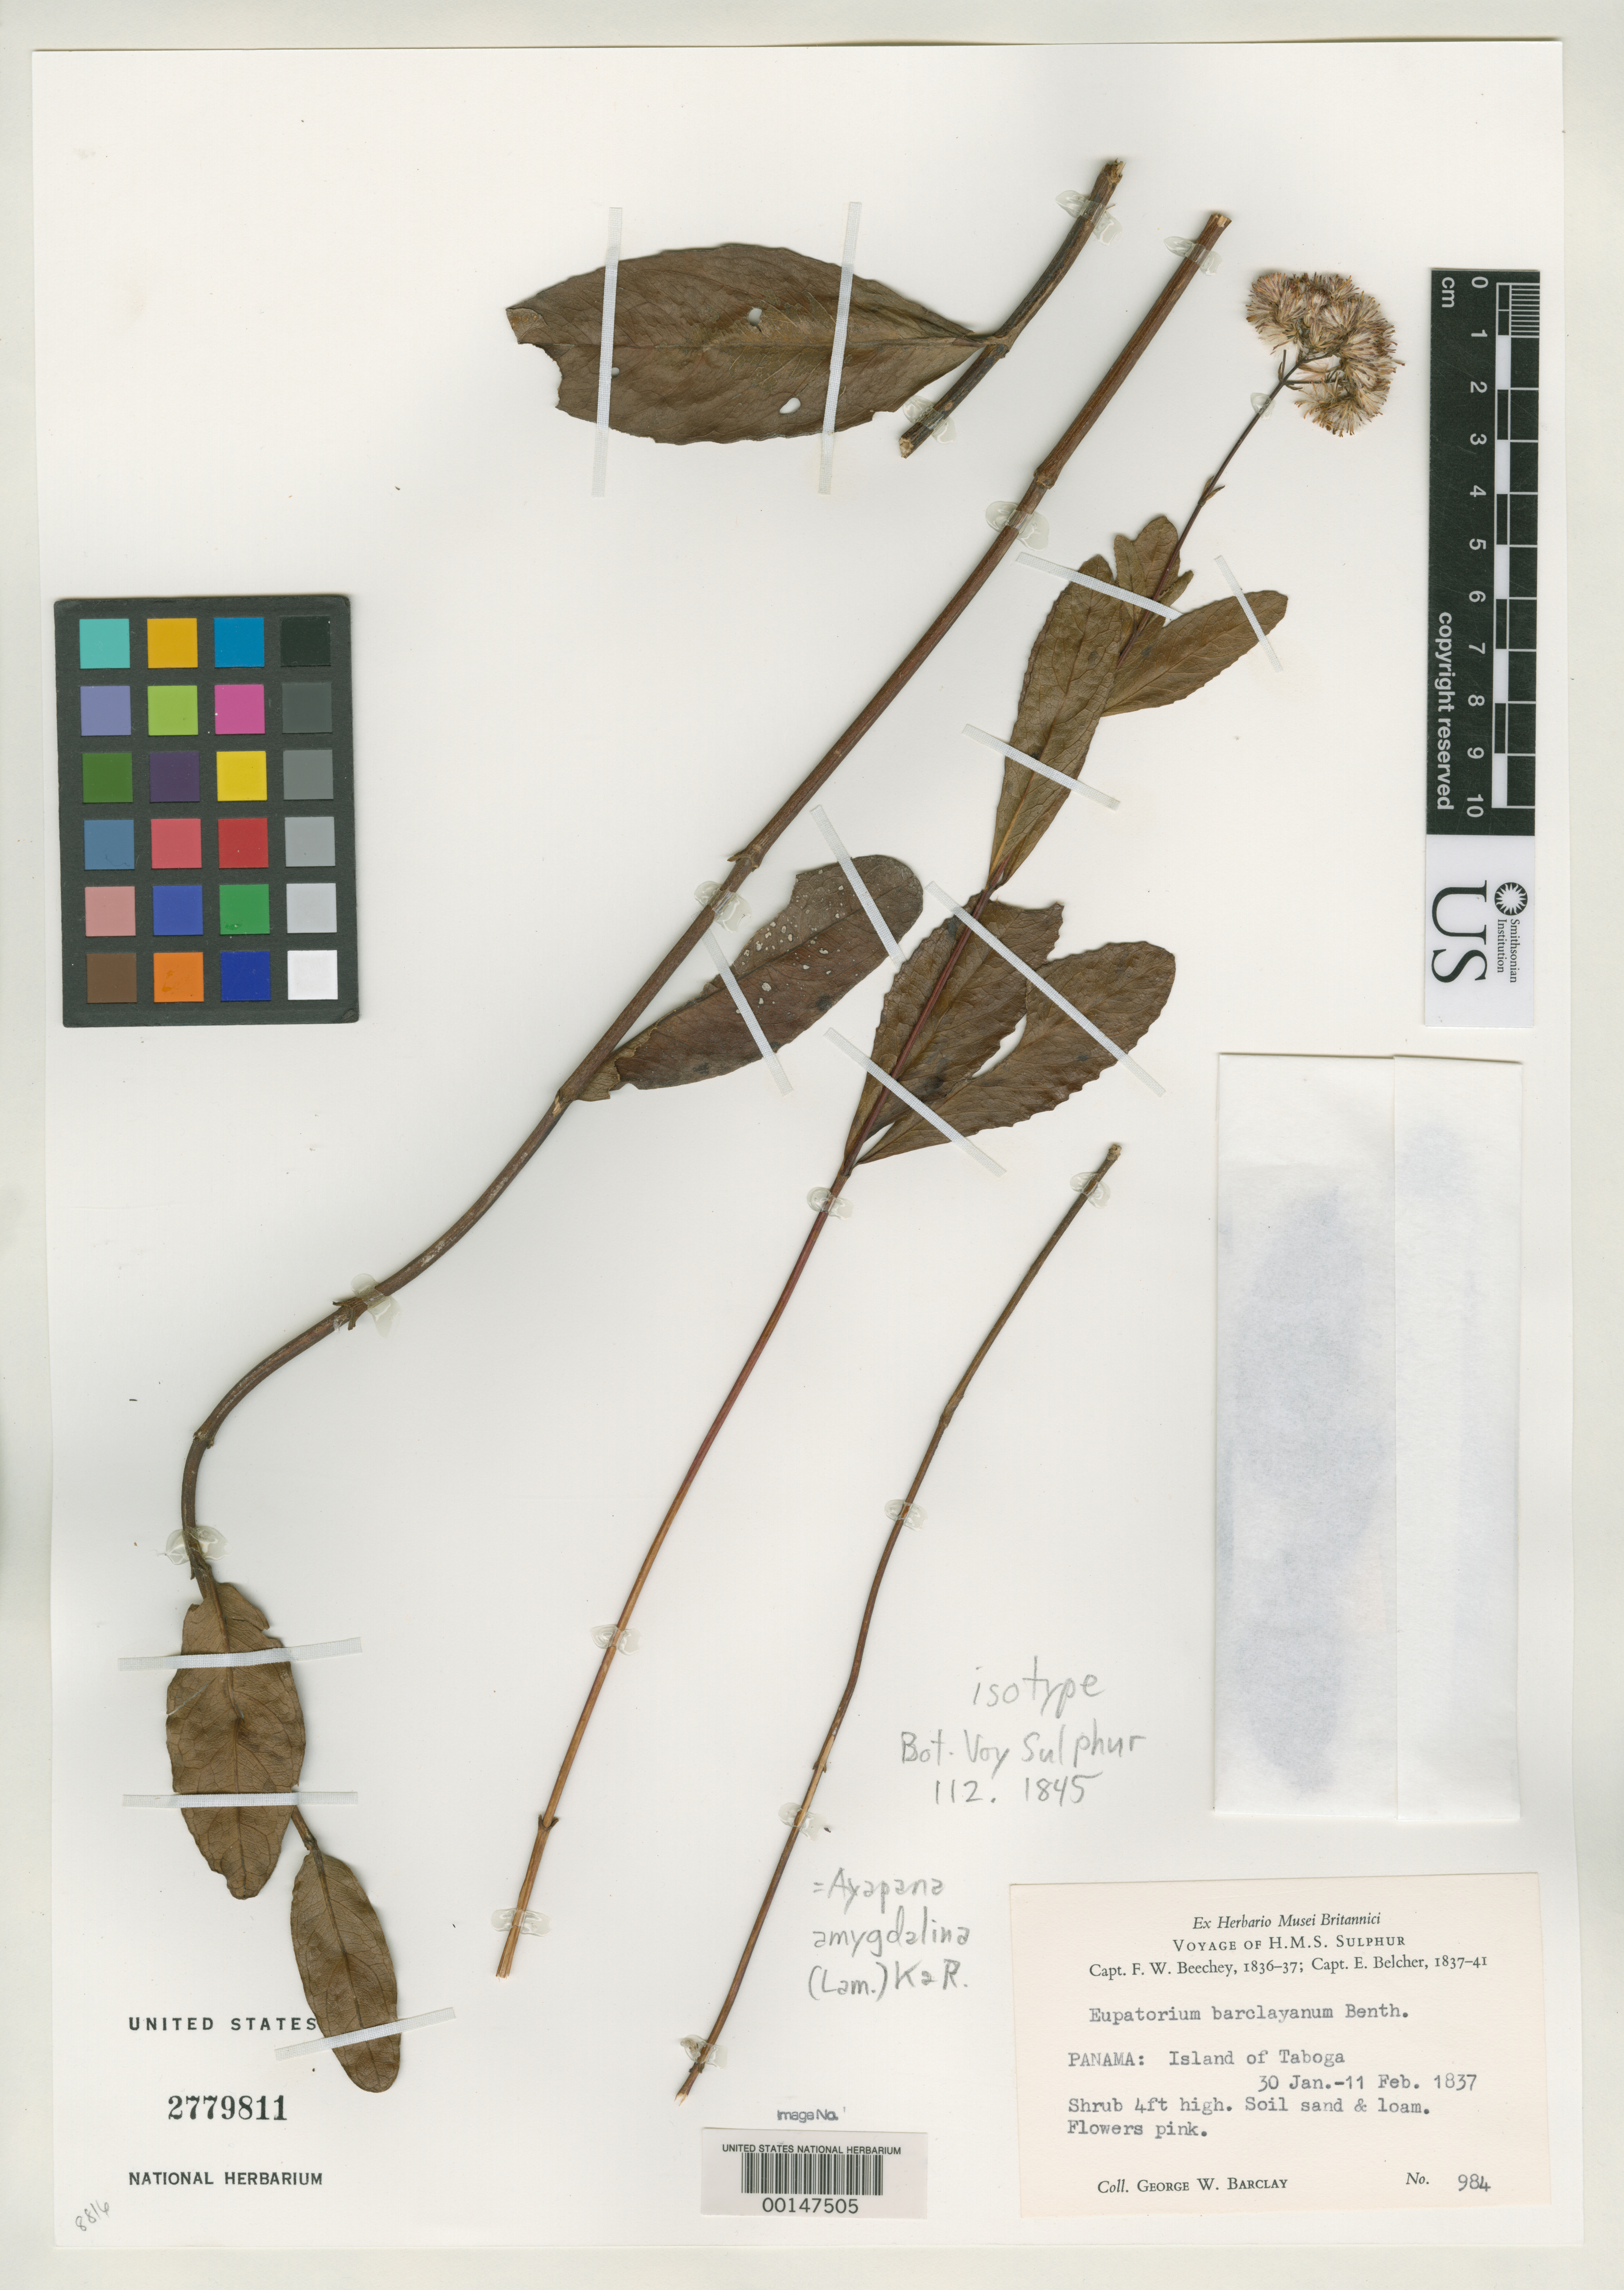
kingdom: Plantae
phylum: Tracheophyta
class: Magnoliopsida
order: Asterales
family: Asteraceae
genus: Eupatorium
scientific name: Eupatorium barclayanum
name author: Benth.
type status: Isotype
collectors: G. W. Barclay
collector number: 984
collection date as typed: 30 Jan 1837 to 11 Feb 1837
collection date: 1837-01-30/1837-02-11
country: Panama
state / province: Panamá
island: Taboga Island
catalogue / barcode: US 2779811